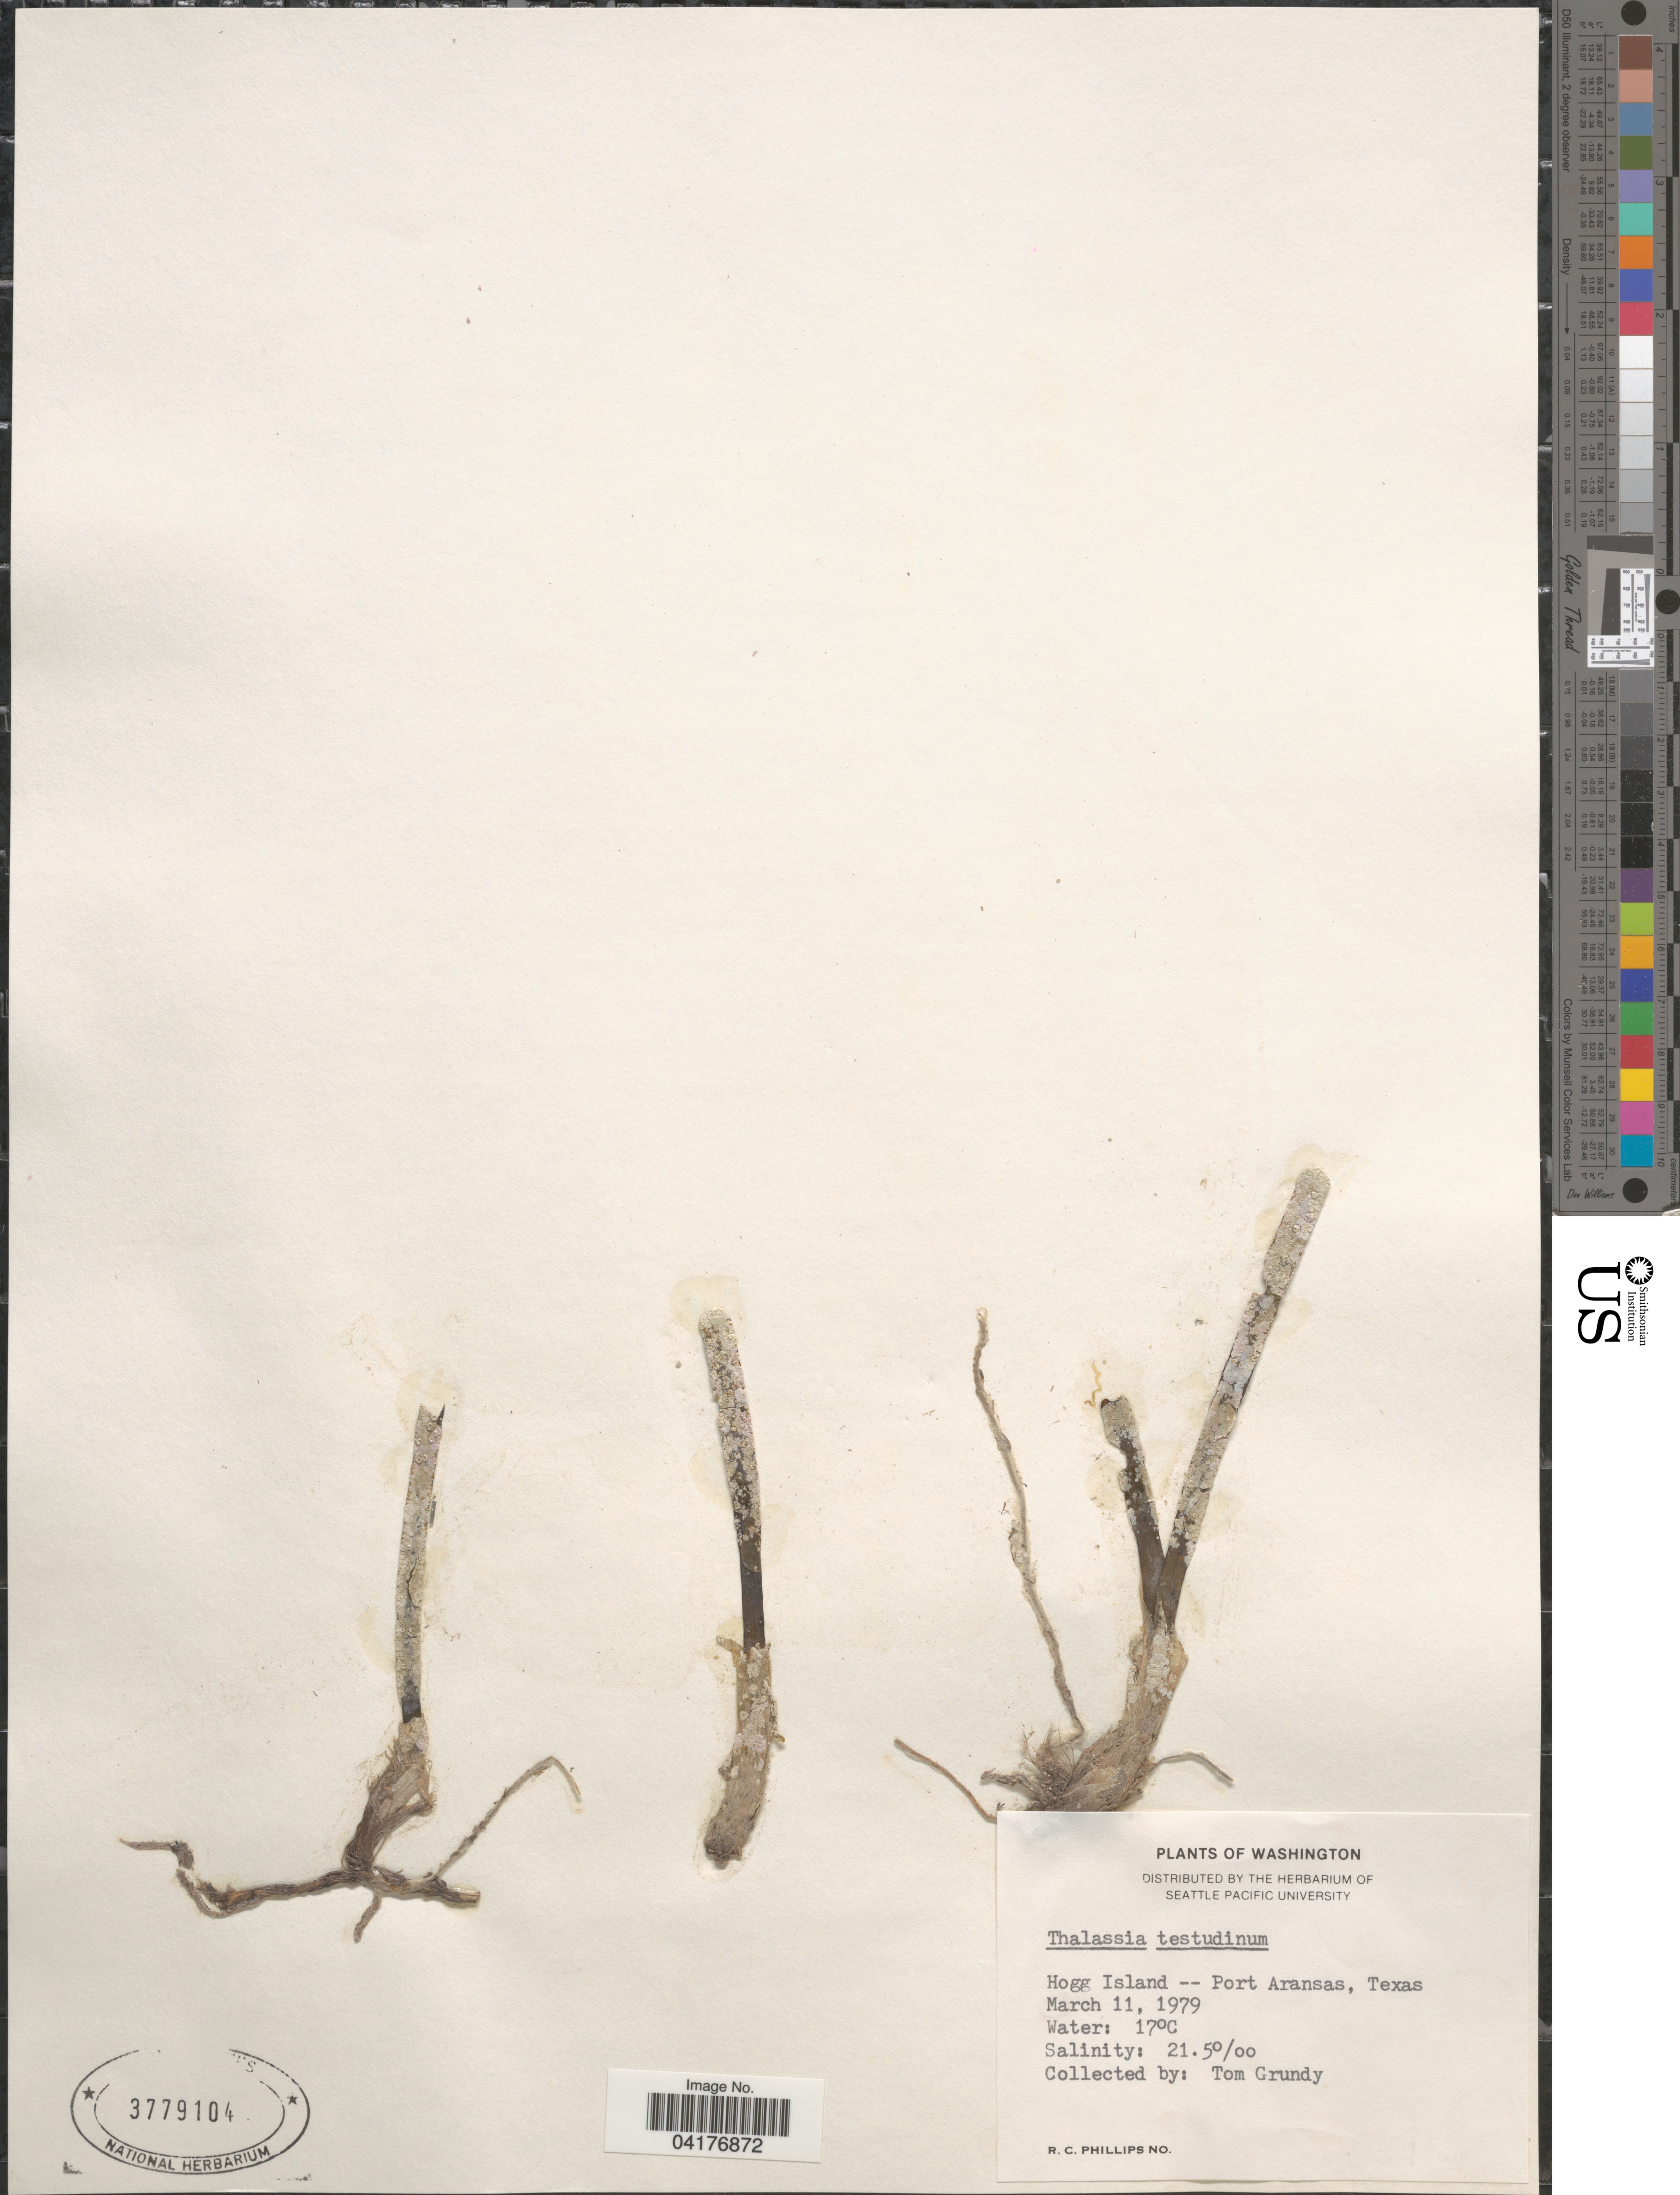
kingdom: Plantae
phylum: Tracheophyta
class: Liliopsida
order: Alismatales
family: Hydrocharitaceae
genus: Thalassia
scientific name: Thalassia testudinum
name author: Banks & Sol. ex K.D. Koenig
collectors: T. Grundy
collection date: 1979-03-11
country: United States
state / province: Texas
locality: Hogg Island -- Port Aransas.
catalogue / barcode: US 3779104